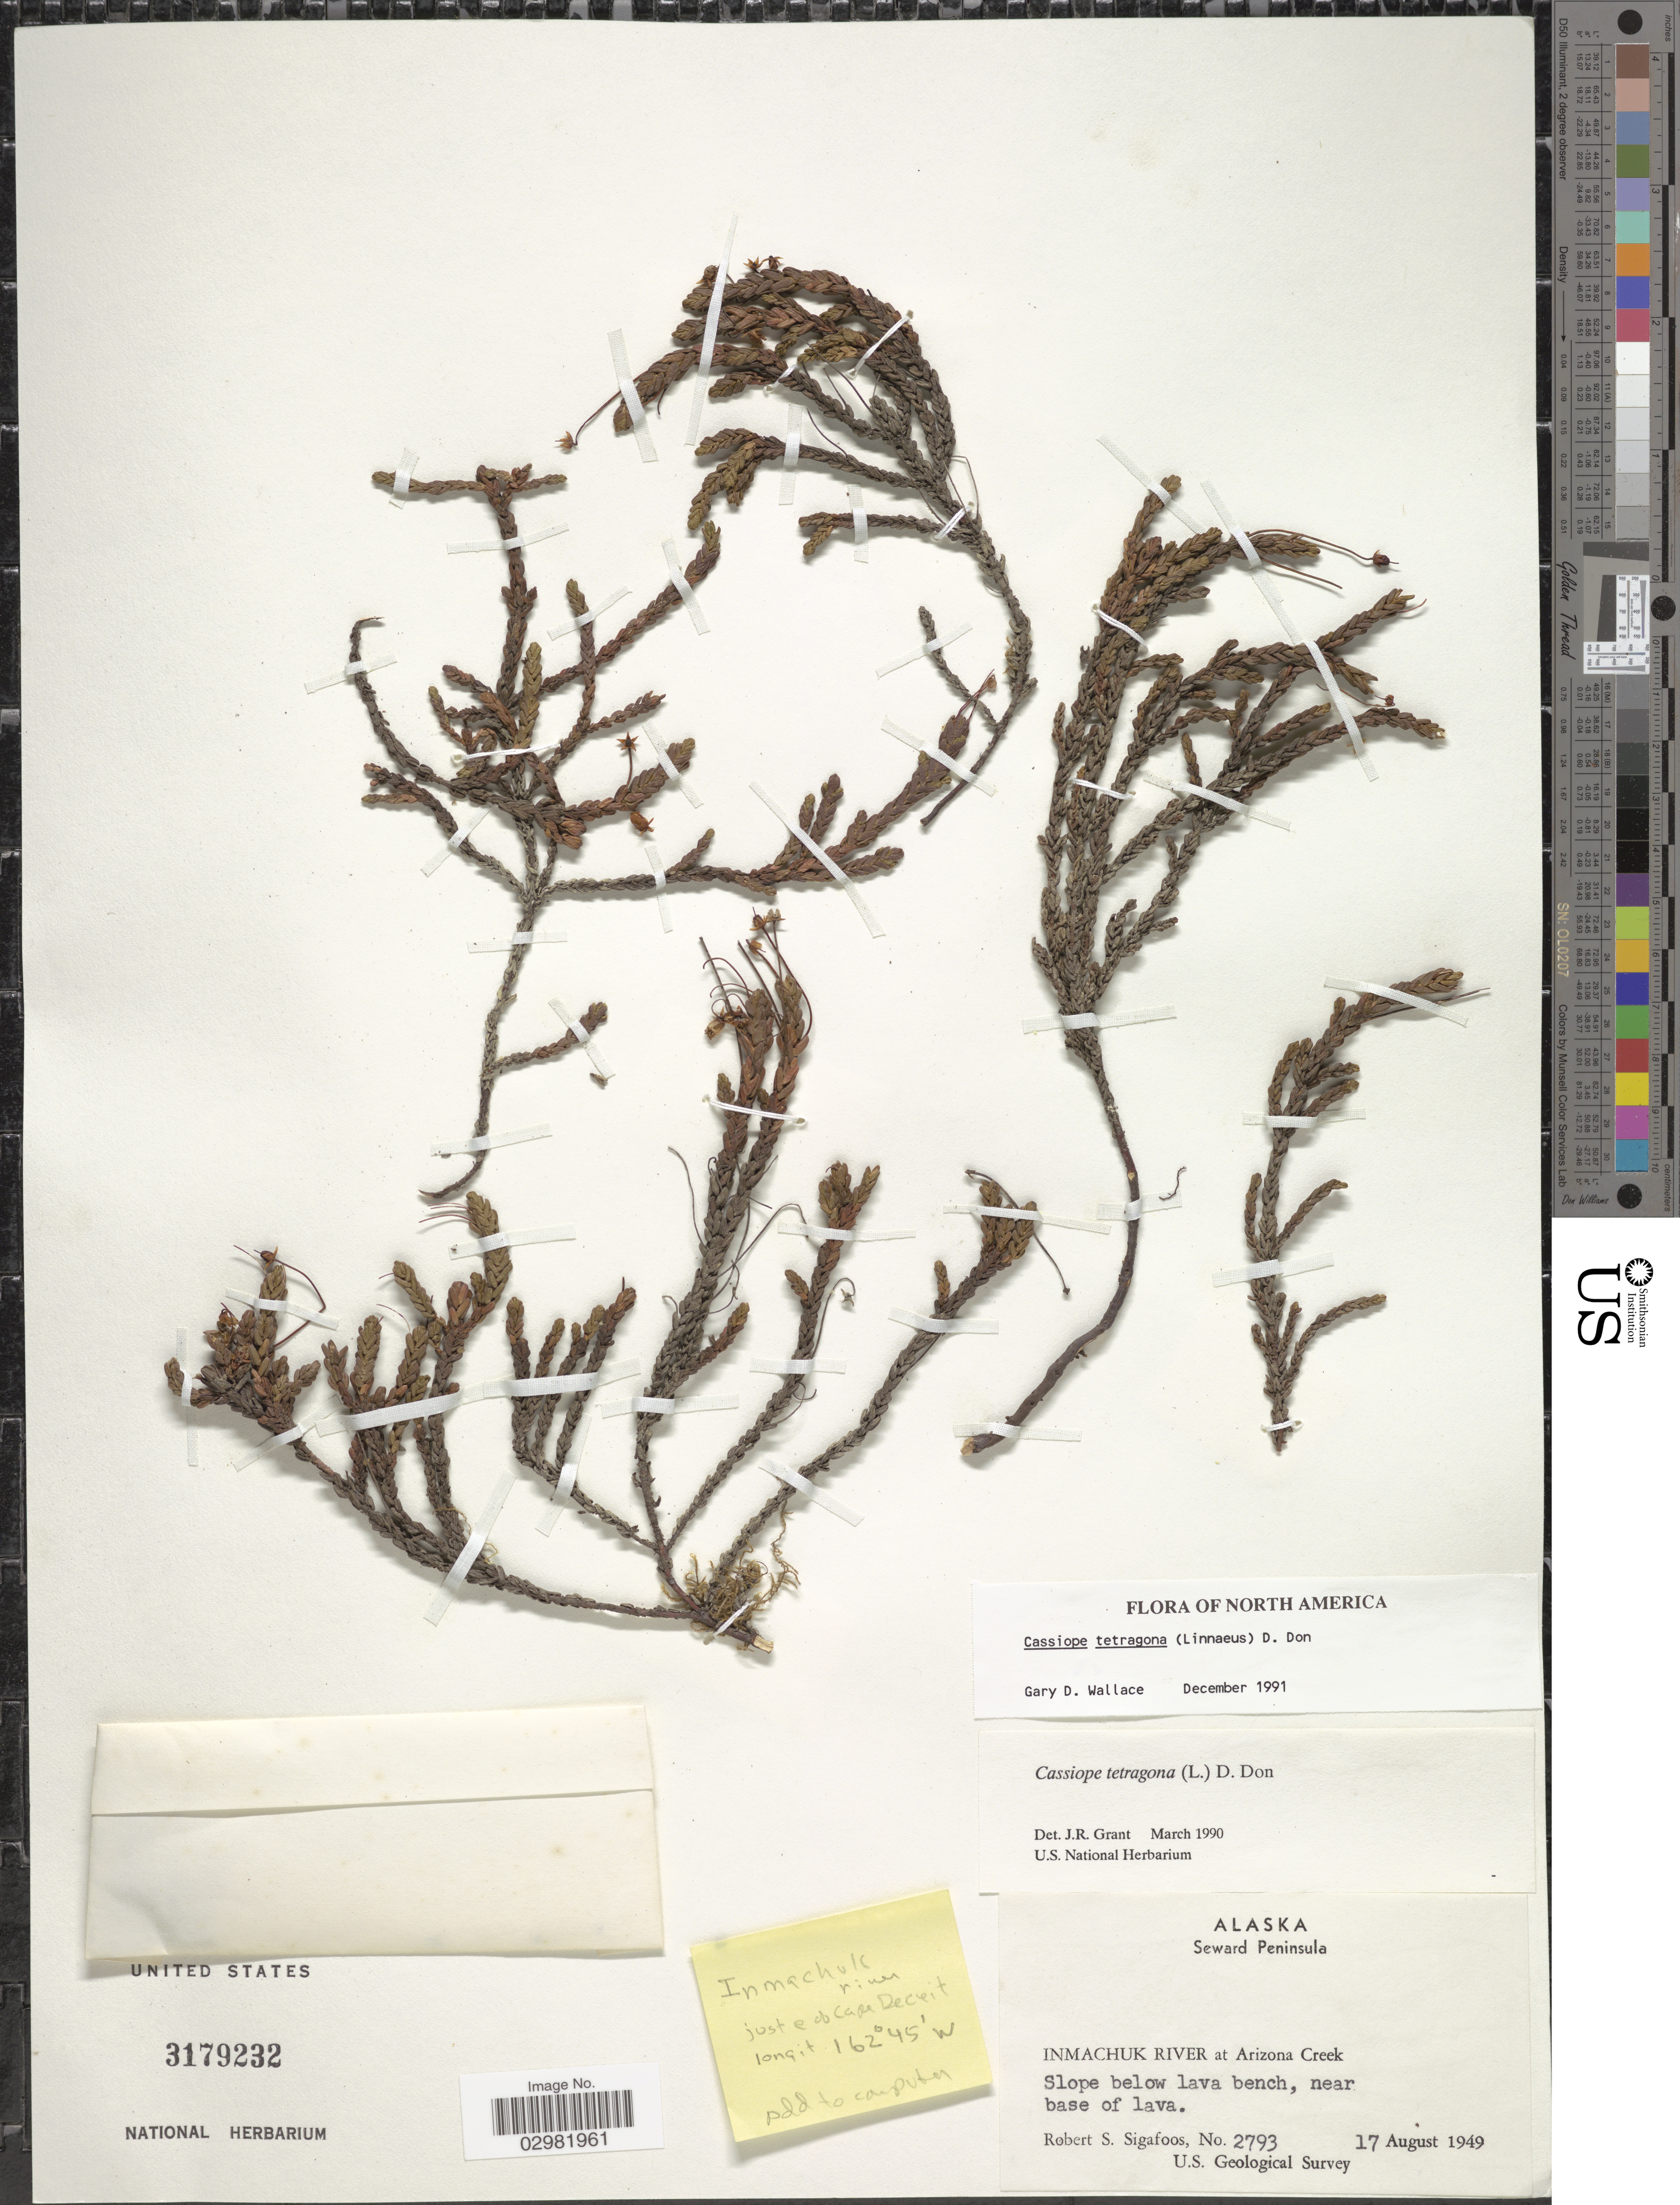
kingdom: Plantae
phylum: Tracheophyta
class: Magnoliopsida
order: Ericales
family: Ericaceae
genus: Cassiope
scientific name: Cassiope tetragona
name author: (L.) D. Don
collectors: R. Sigafoos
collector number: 2793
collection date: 1949-08-17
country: United States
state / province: Alaska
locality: Seward Peninsula, Inmachuk River at Arizona Creek.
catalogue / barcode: US 3179232